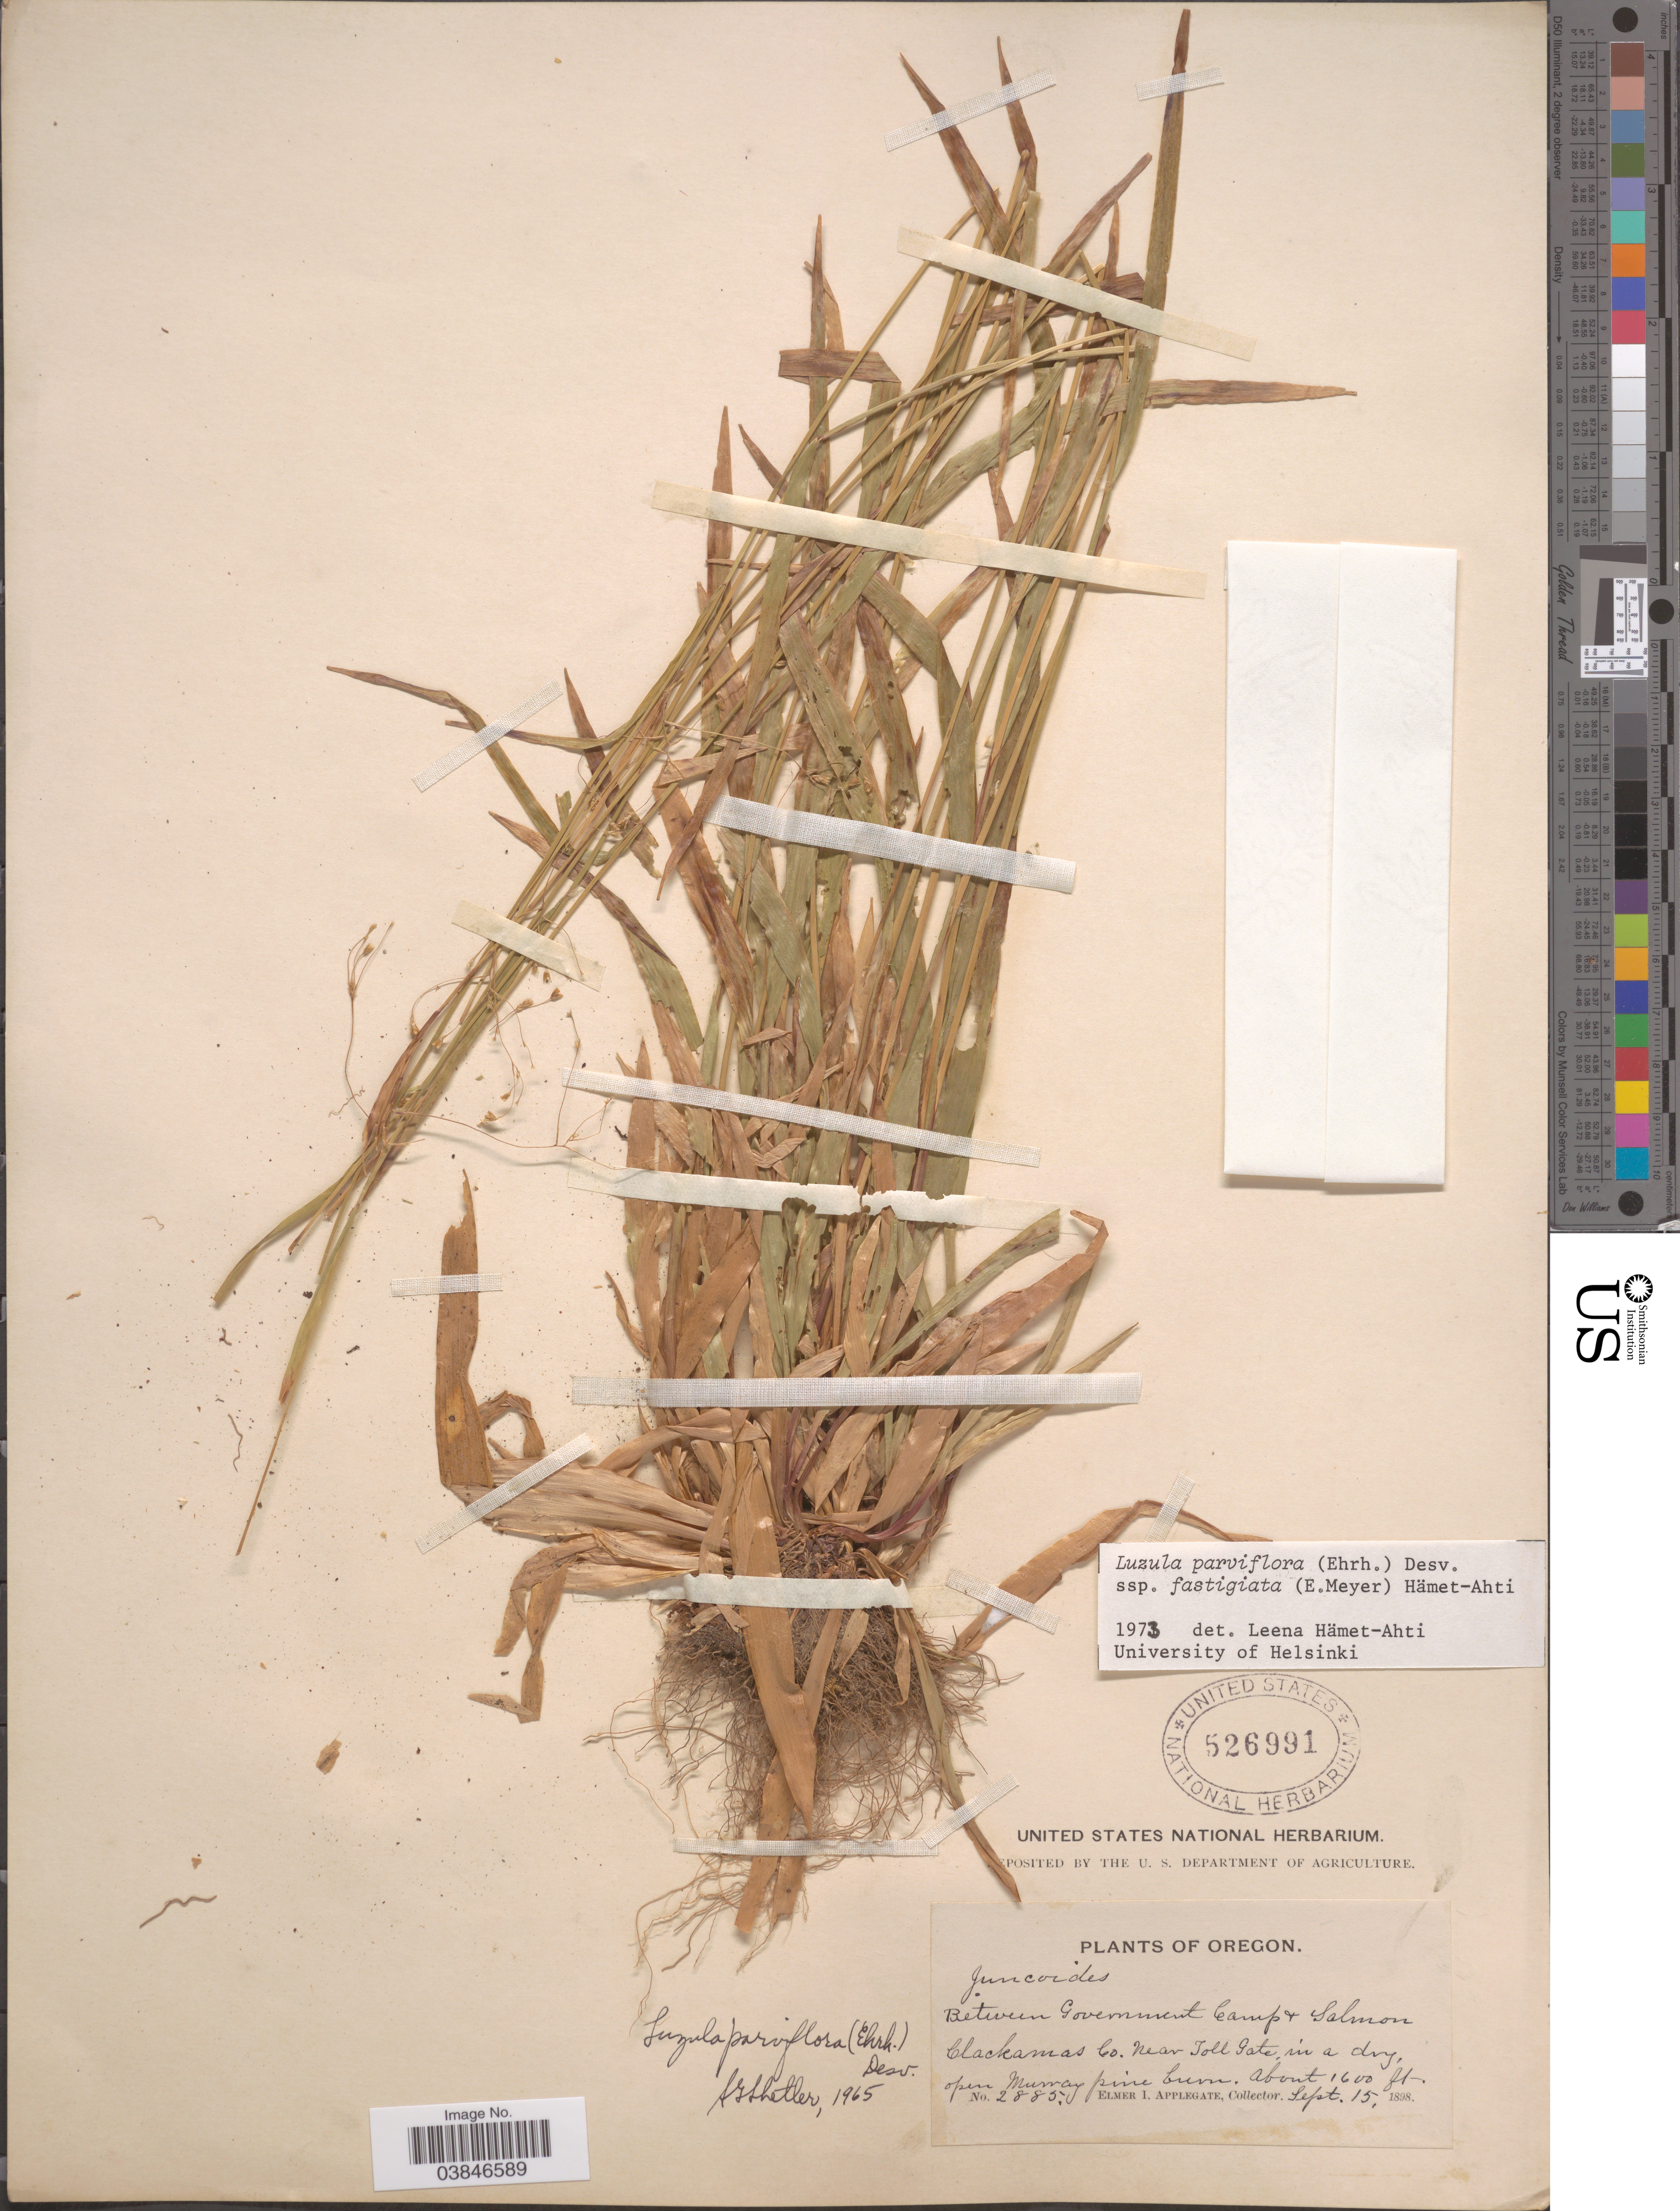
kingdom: Plantae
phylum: Tracheophyta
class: Liliopsida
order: Poales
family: Juncaceae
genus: Luzula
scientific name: Luzula parviflora subsp. fastigiata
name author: Buchenau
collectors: E. I. Applegate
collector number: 2885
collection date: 1898-09-15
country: United States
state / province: Oregon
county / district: Clackamas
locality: Between Government Camp + Salmon Clackamas Co. Near Toll Gate in a dry, open Murray pine burn.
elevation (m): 488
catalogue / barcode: US 526991